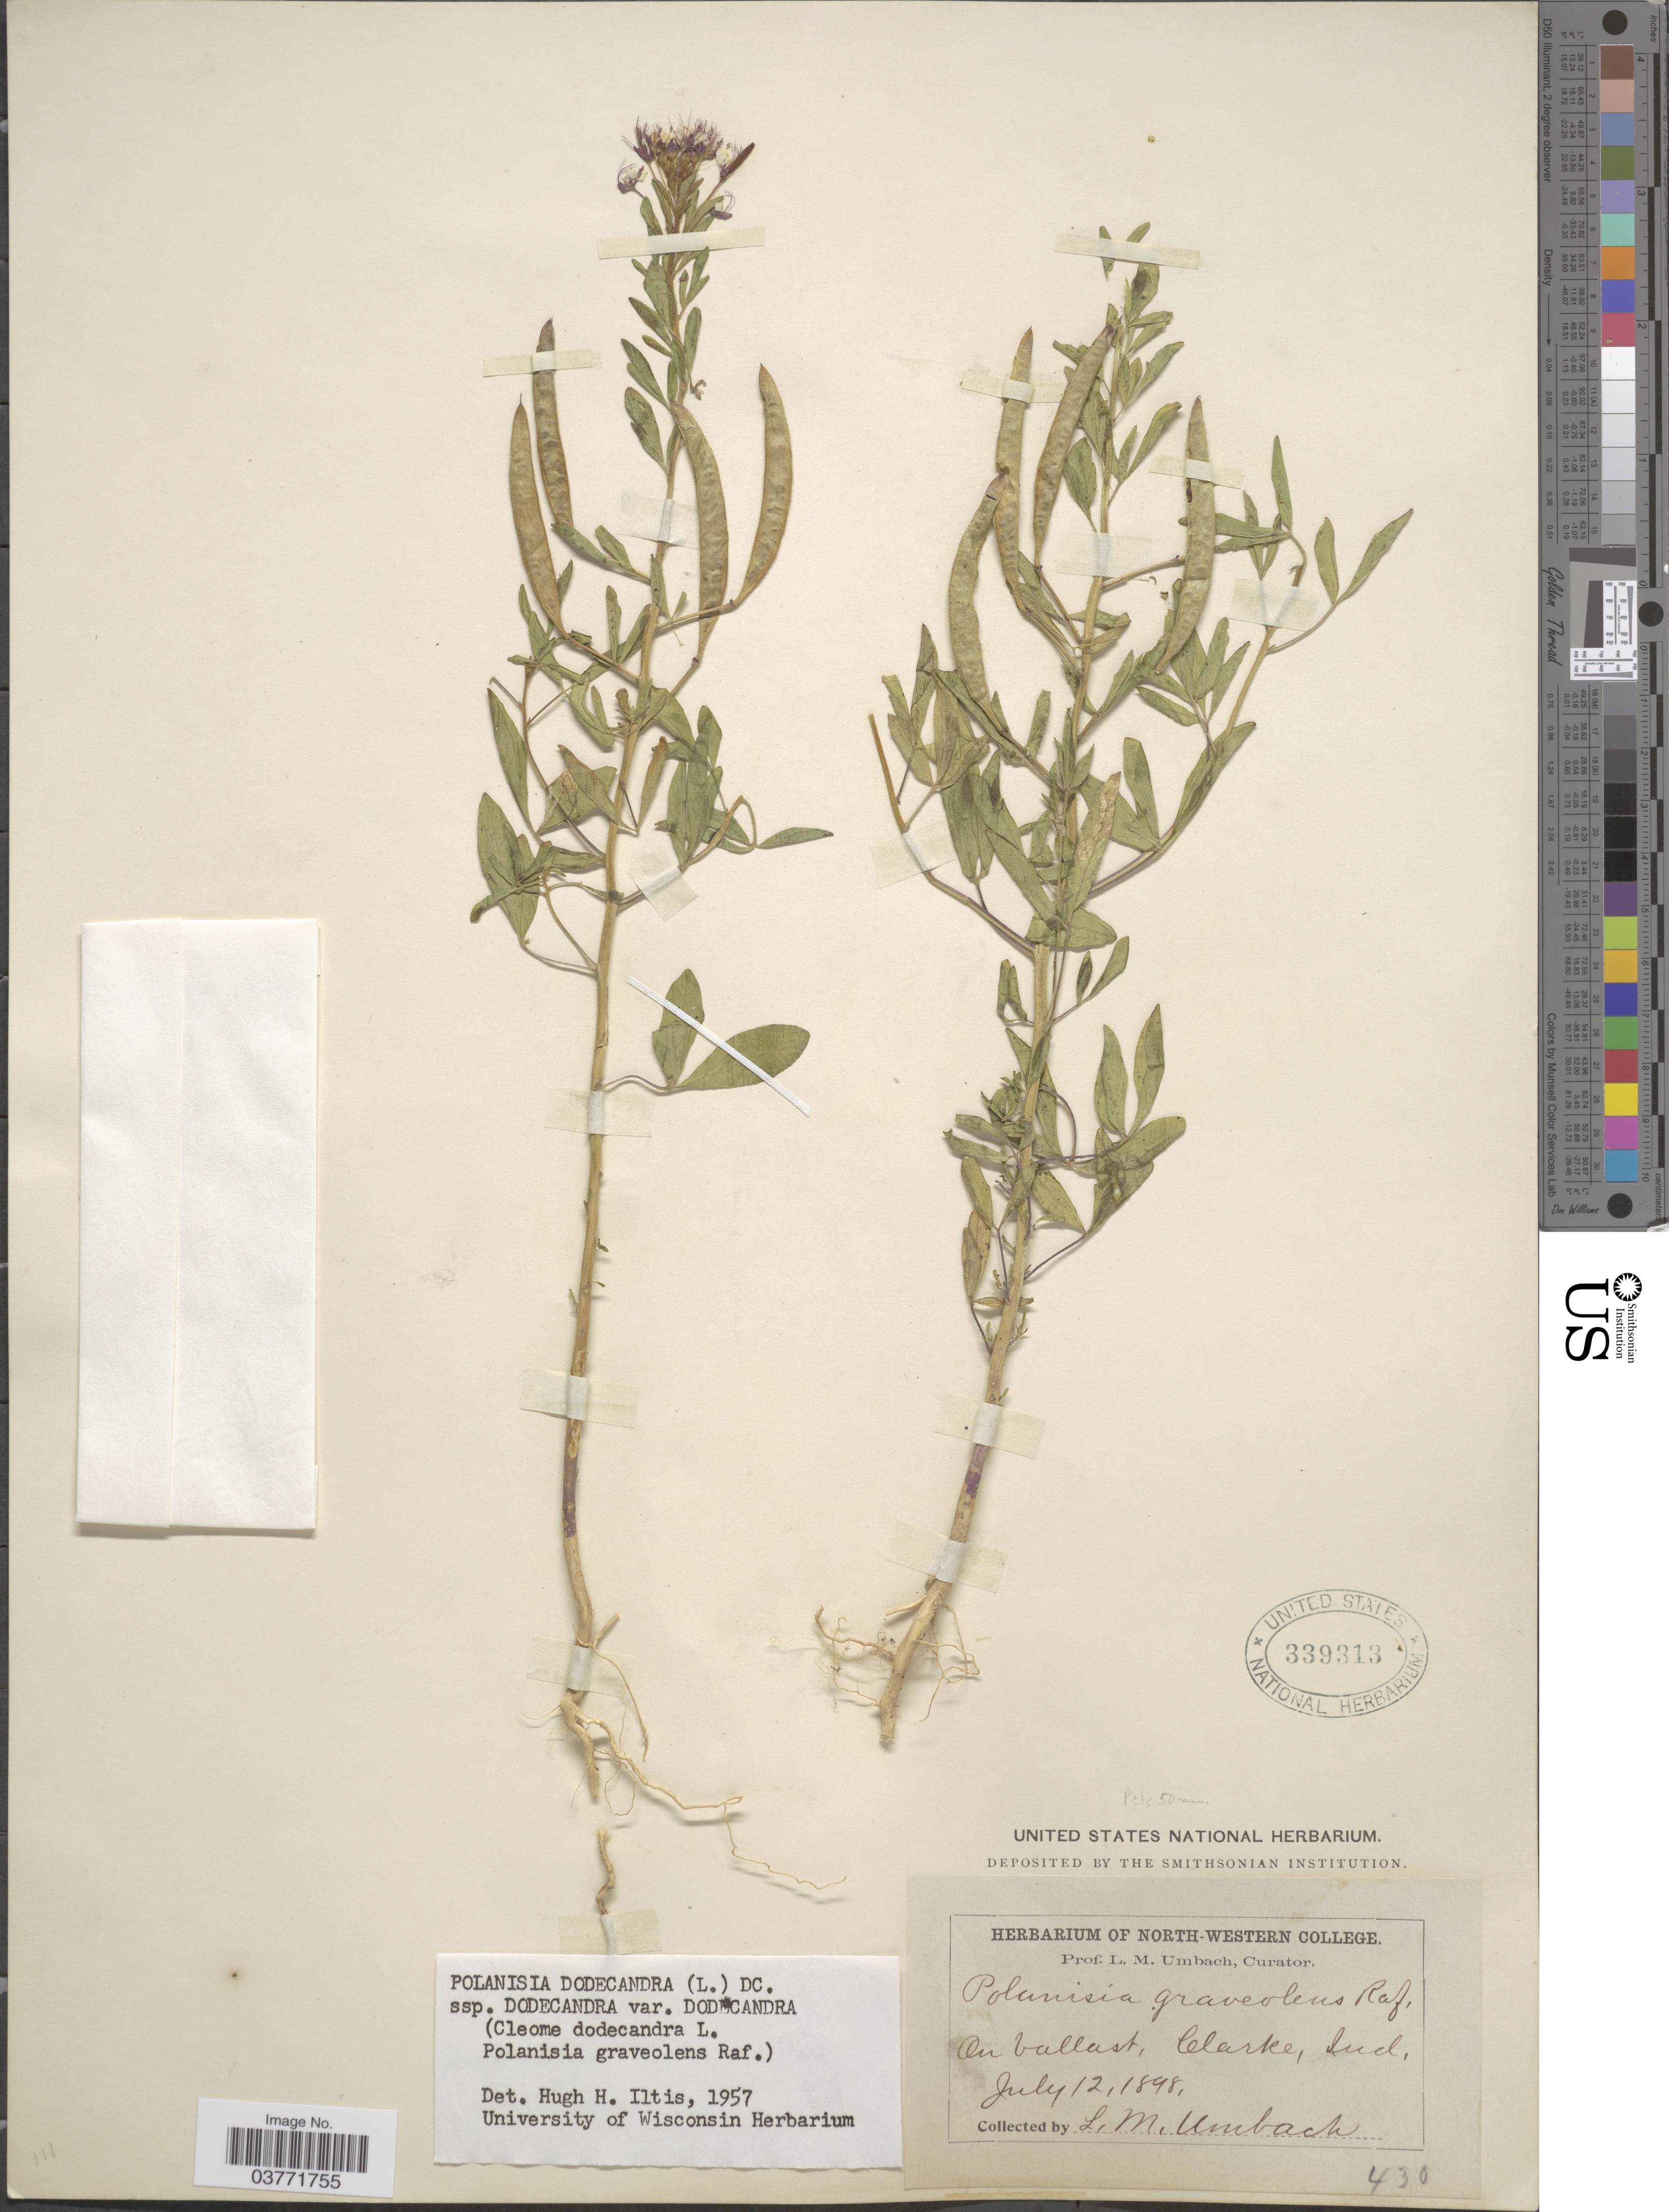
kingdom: Plantae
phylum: Tracheophyta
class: Magnoliopsida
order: Brassicales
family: Cleomaceae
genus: Polanisia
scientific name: Polanisia dodecandra subsp. dodecandra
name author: (L.) DC.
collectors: L. M. Umbach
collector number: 430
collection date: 1898-07-12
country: United States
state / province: Indiana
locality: On ballast, Clarke.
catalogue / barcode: US 339313